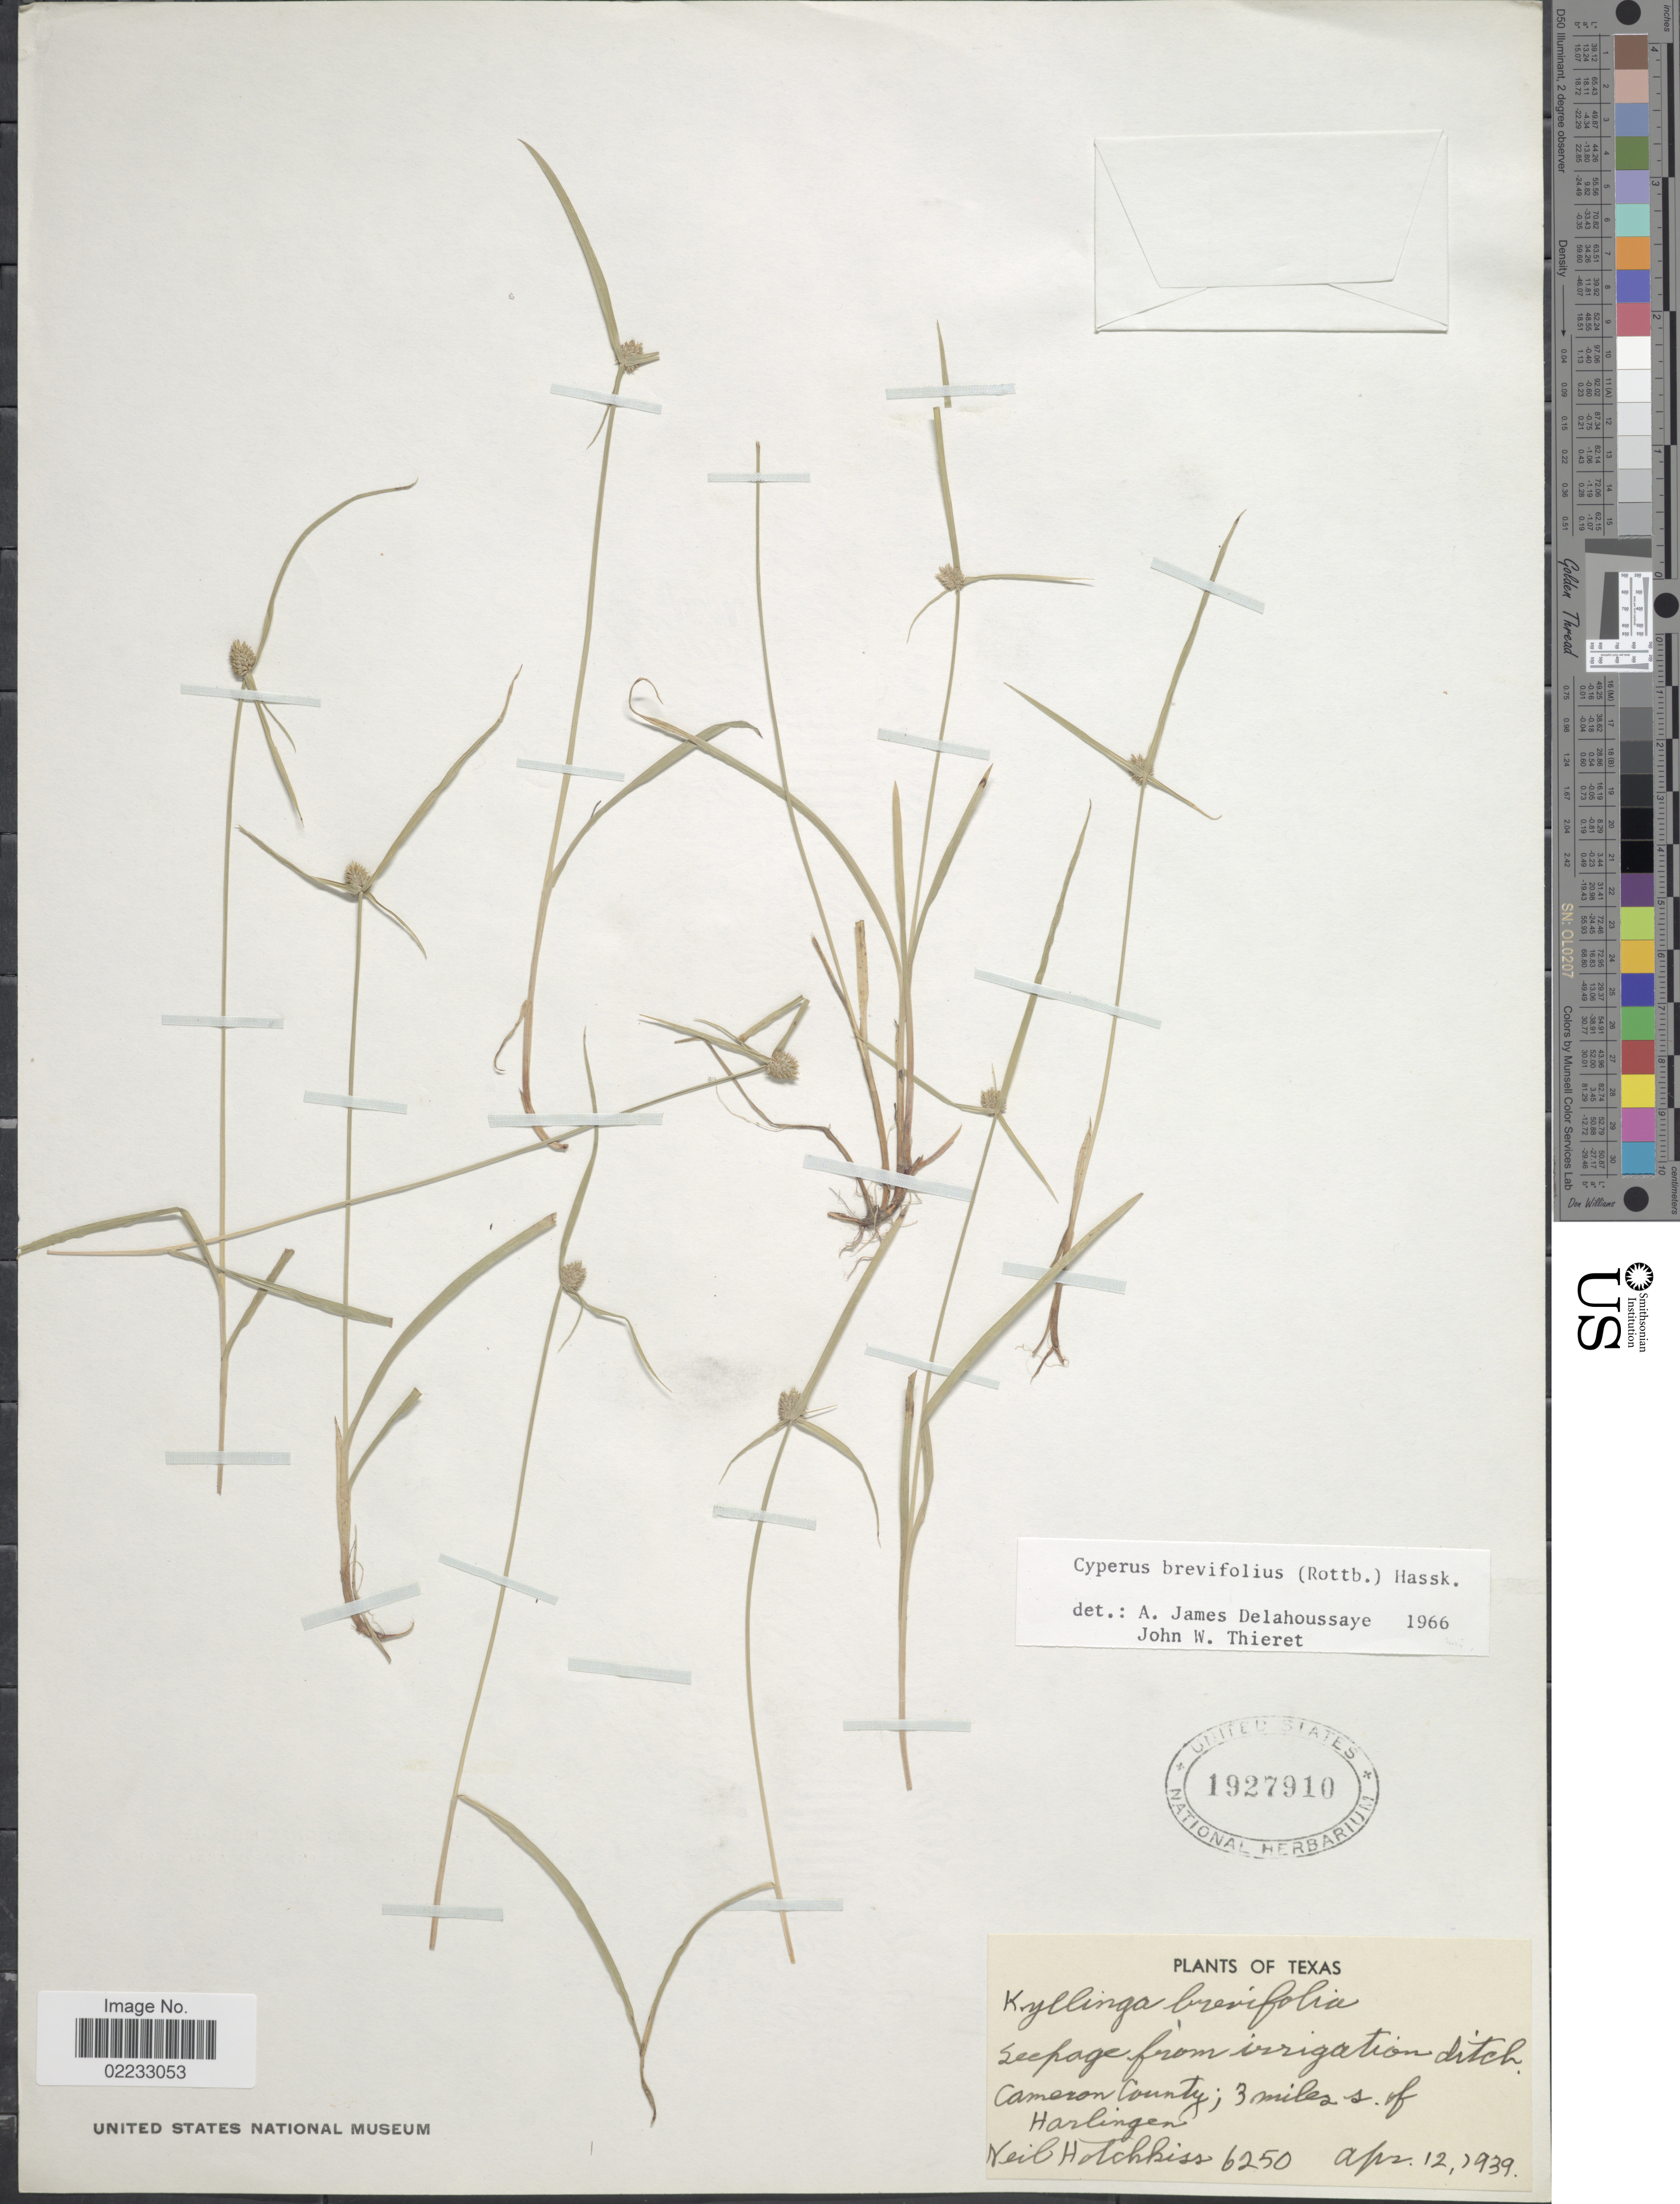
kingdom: Plantae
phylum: Tracheophyta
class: Liliopsida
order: Poales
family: Cyperaceae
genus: Cyperus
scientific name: Cyperus brevifolius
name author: (Rottb.) Hassk.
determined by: Strong, M. T., (US), Smithsonian Institution - National Museum of Natural History (UNITED STATES)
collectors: N. Hotchkiss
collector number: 6250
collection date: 1939-04-12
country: United States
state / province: Texas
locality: Cameron County; 3 miles s. of Harlingen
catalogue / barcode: US 1927910